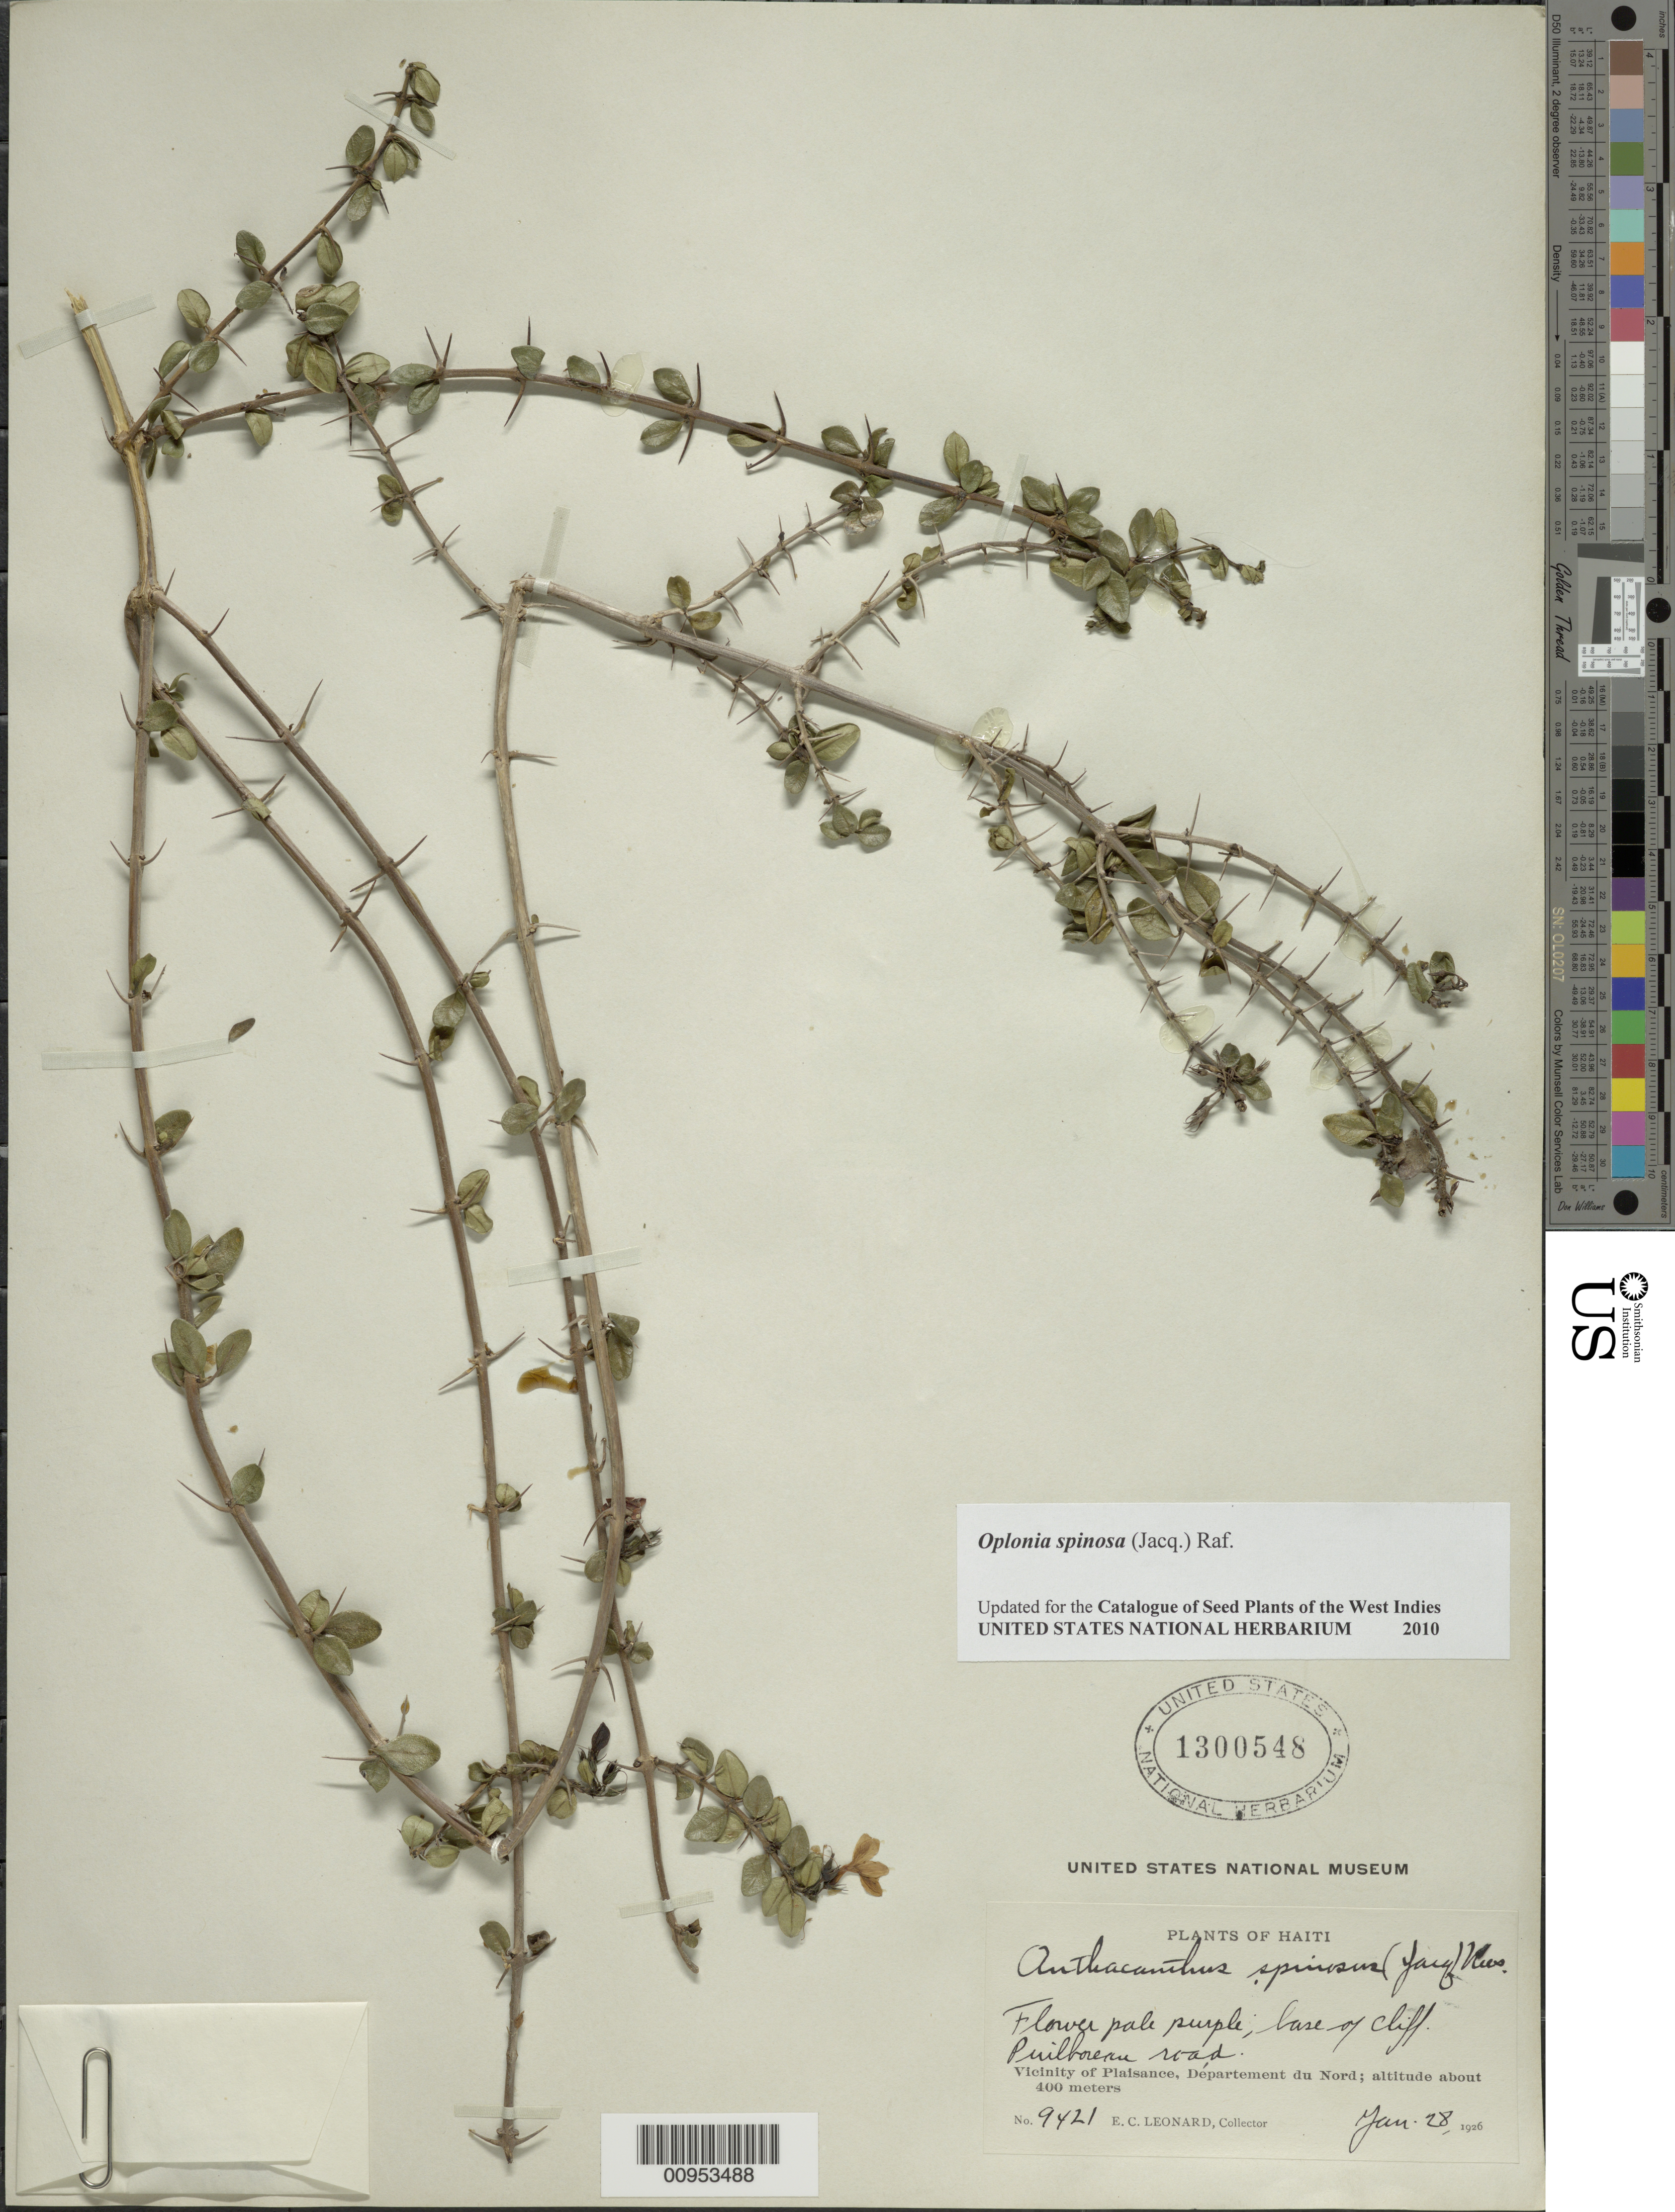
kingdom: Plantae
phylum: Tracheophyta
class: Magnoliopsida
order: Lamiales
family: Acanthaceae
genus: Oplonia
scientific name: Oplonia spinosa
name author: Raf.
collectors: E. C. Leonard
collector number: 9421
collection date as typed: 28 Jan 1926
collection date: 1926-01-28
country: Haiti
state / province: Nord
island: Hispaniola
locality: Vicinity of Plaisance, Puilboreau road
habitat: Base of cliff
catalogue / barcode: US 1300548